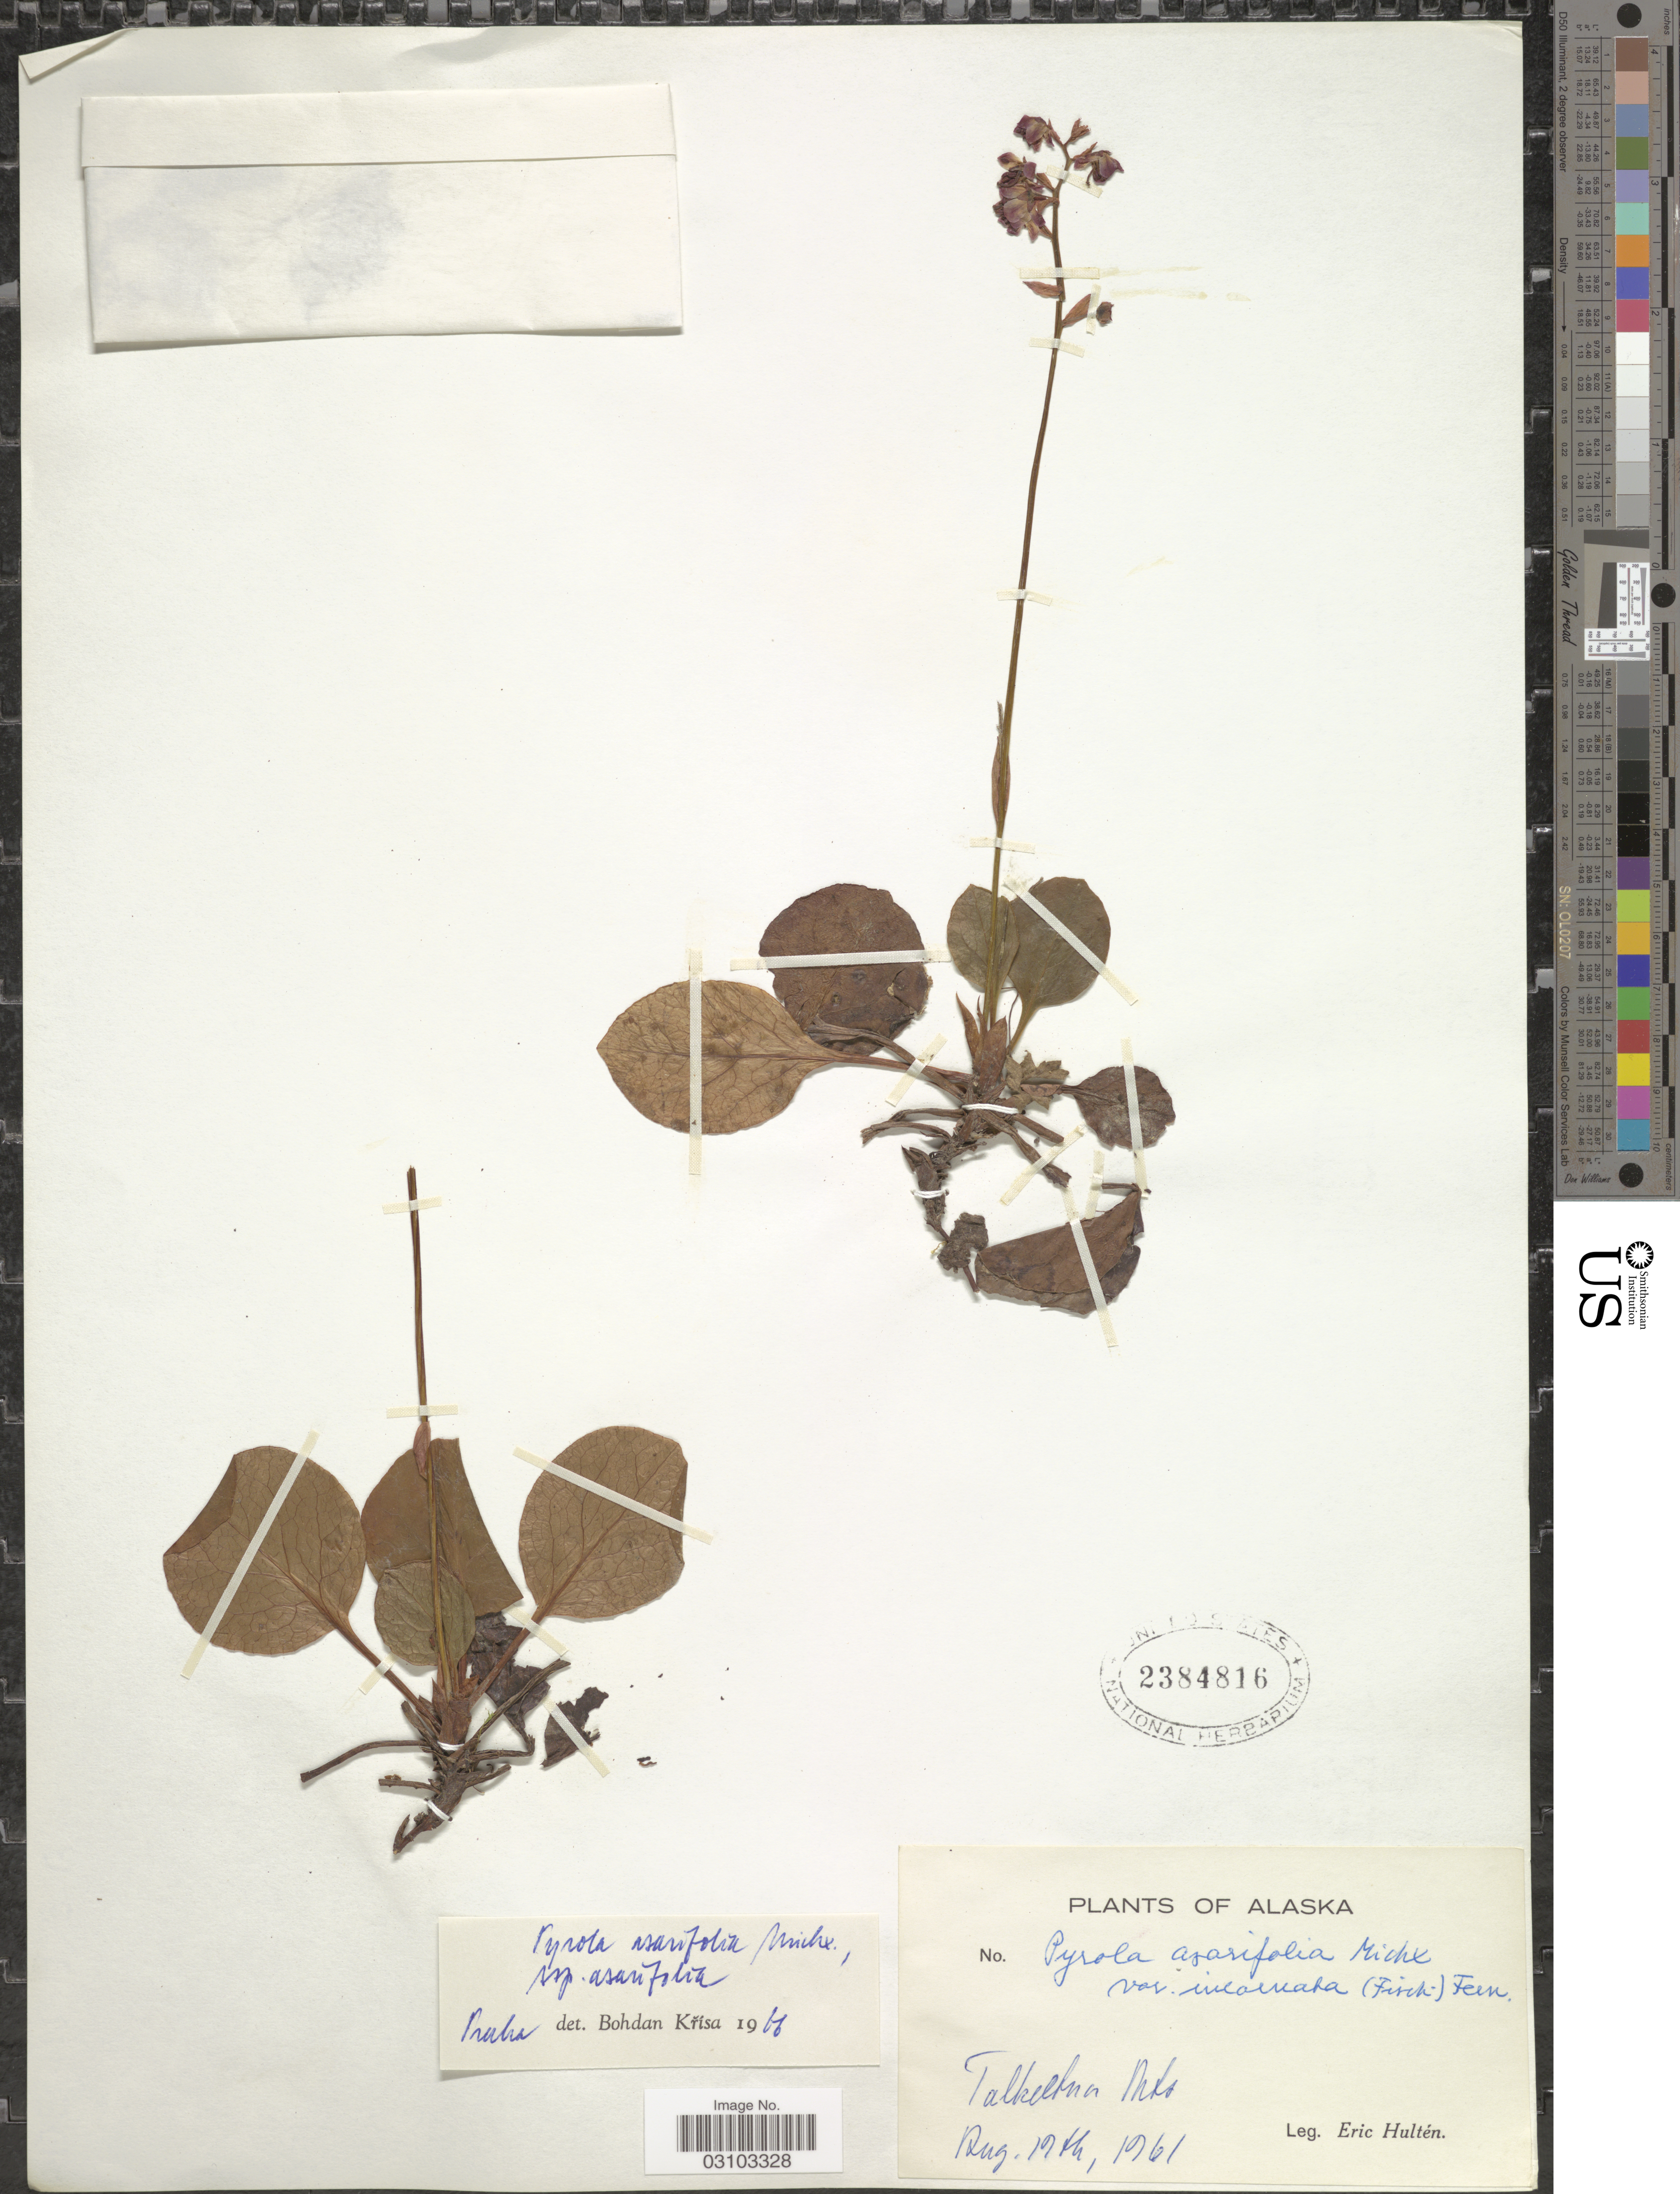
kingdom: Plantae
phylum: Tracheophyta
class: Magnoliopsida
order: Ericales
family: Ericaceae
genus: Pyrola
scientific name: Pyrola asarifolia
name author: Michx.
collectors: E. G. Hultén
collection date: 1961-08-19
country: United States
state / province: Alaska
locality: Talkeetna Mts.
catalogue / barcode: US 2384816